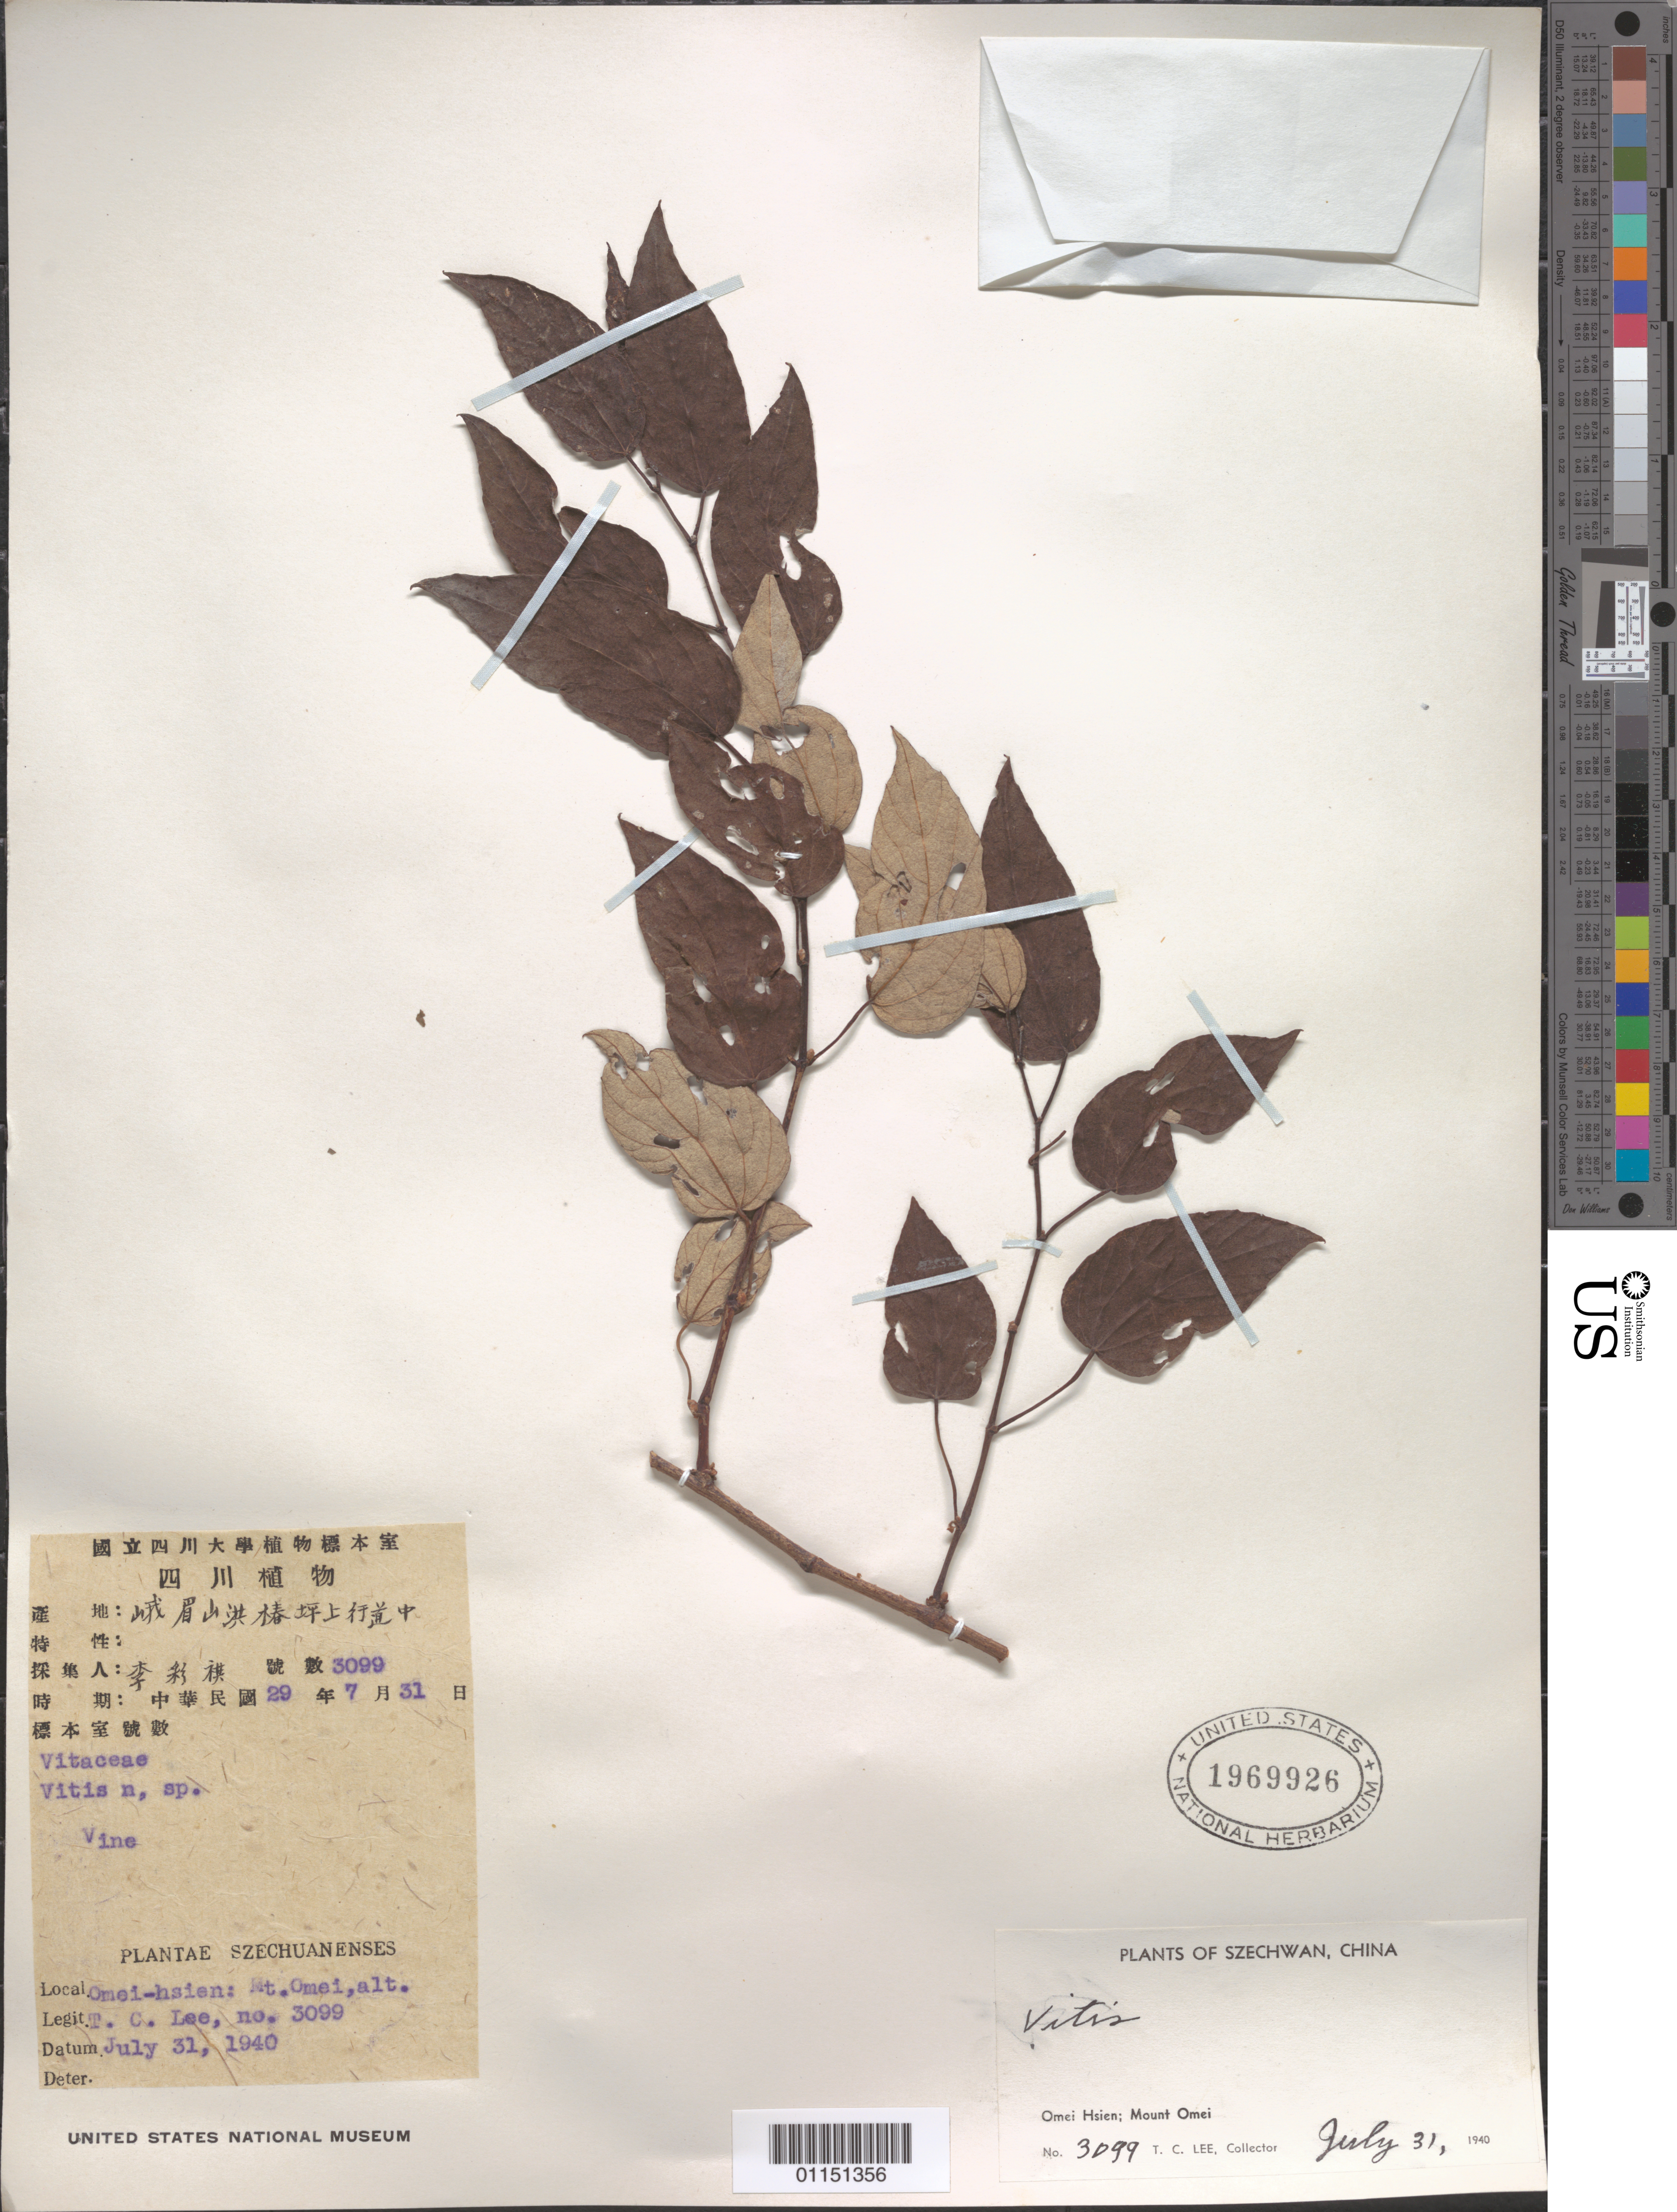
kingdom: Plantae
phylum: Tracheophyta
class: Magnoliopsida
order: Vitales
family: Vitaceae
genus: Vitis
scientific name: Vitis sp.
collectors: T. Lee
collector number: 3099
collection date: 1940-07-31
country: China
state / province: Sichuan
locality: Omei Hsien; Mt Omei.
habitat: Vine.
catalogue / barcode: US 1969926